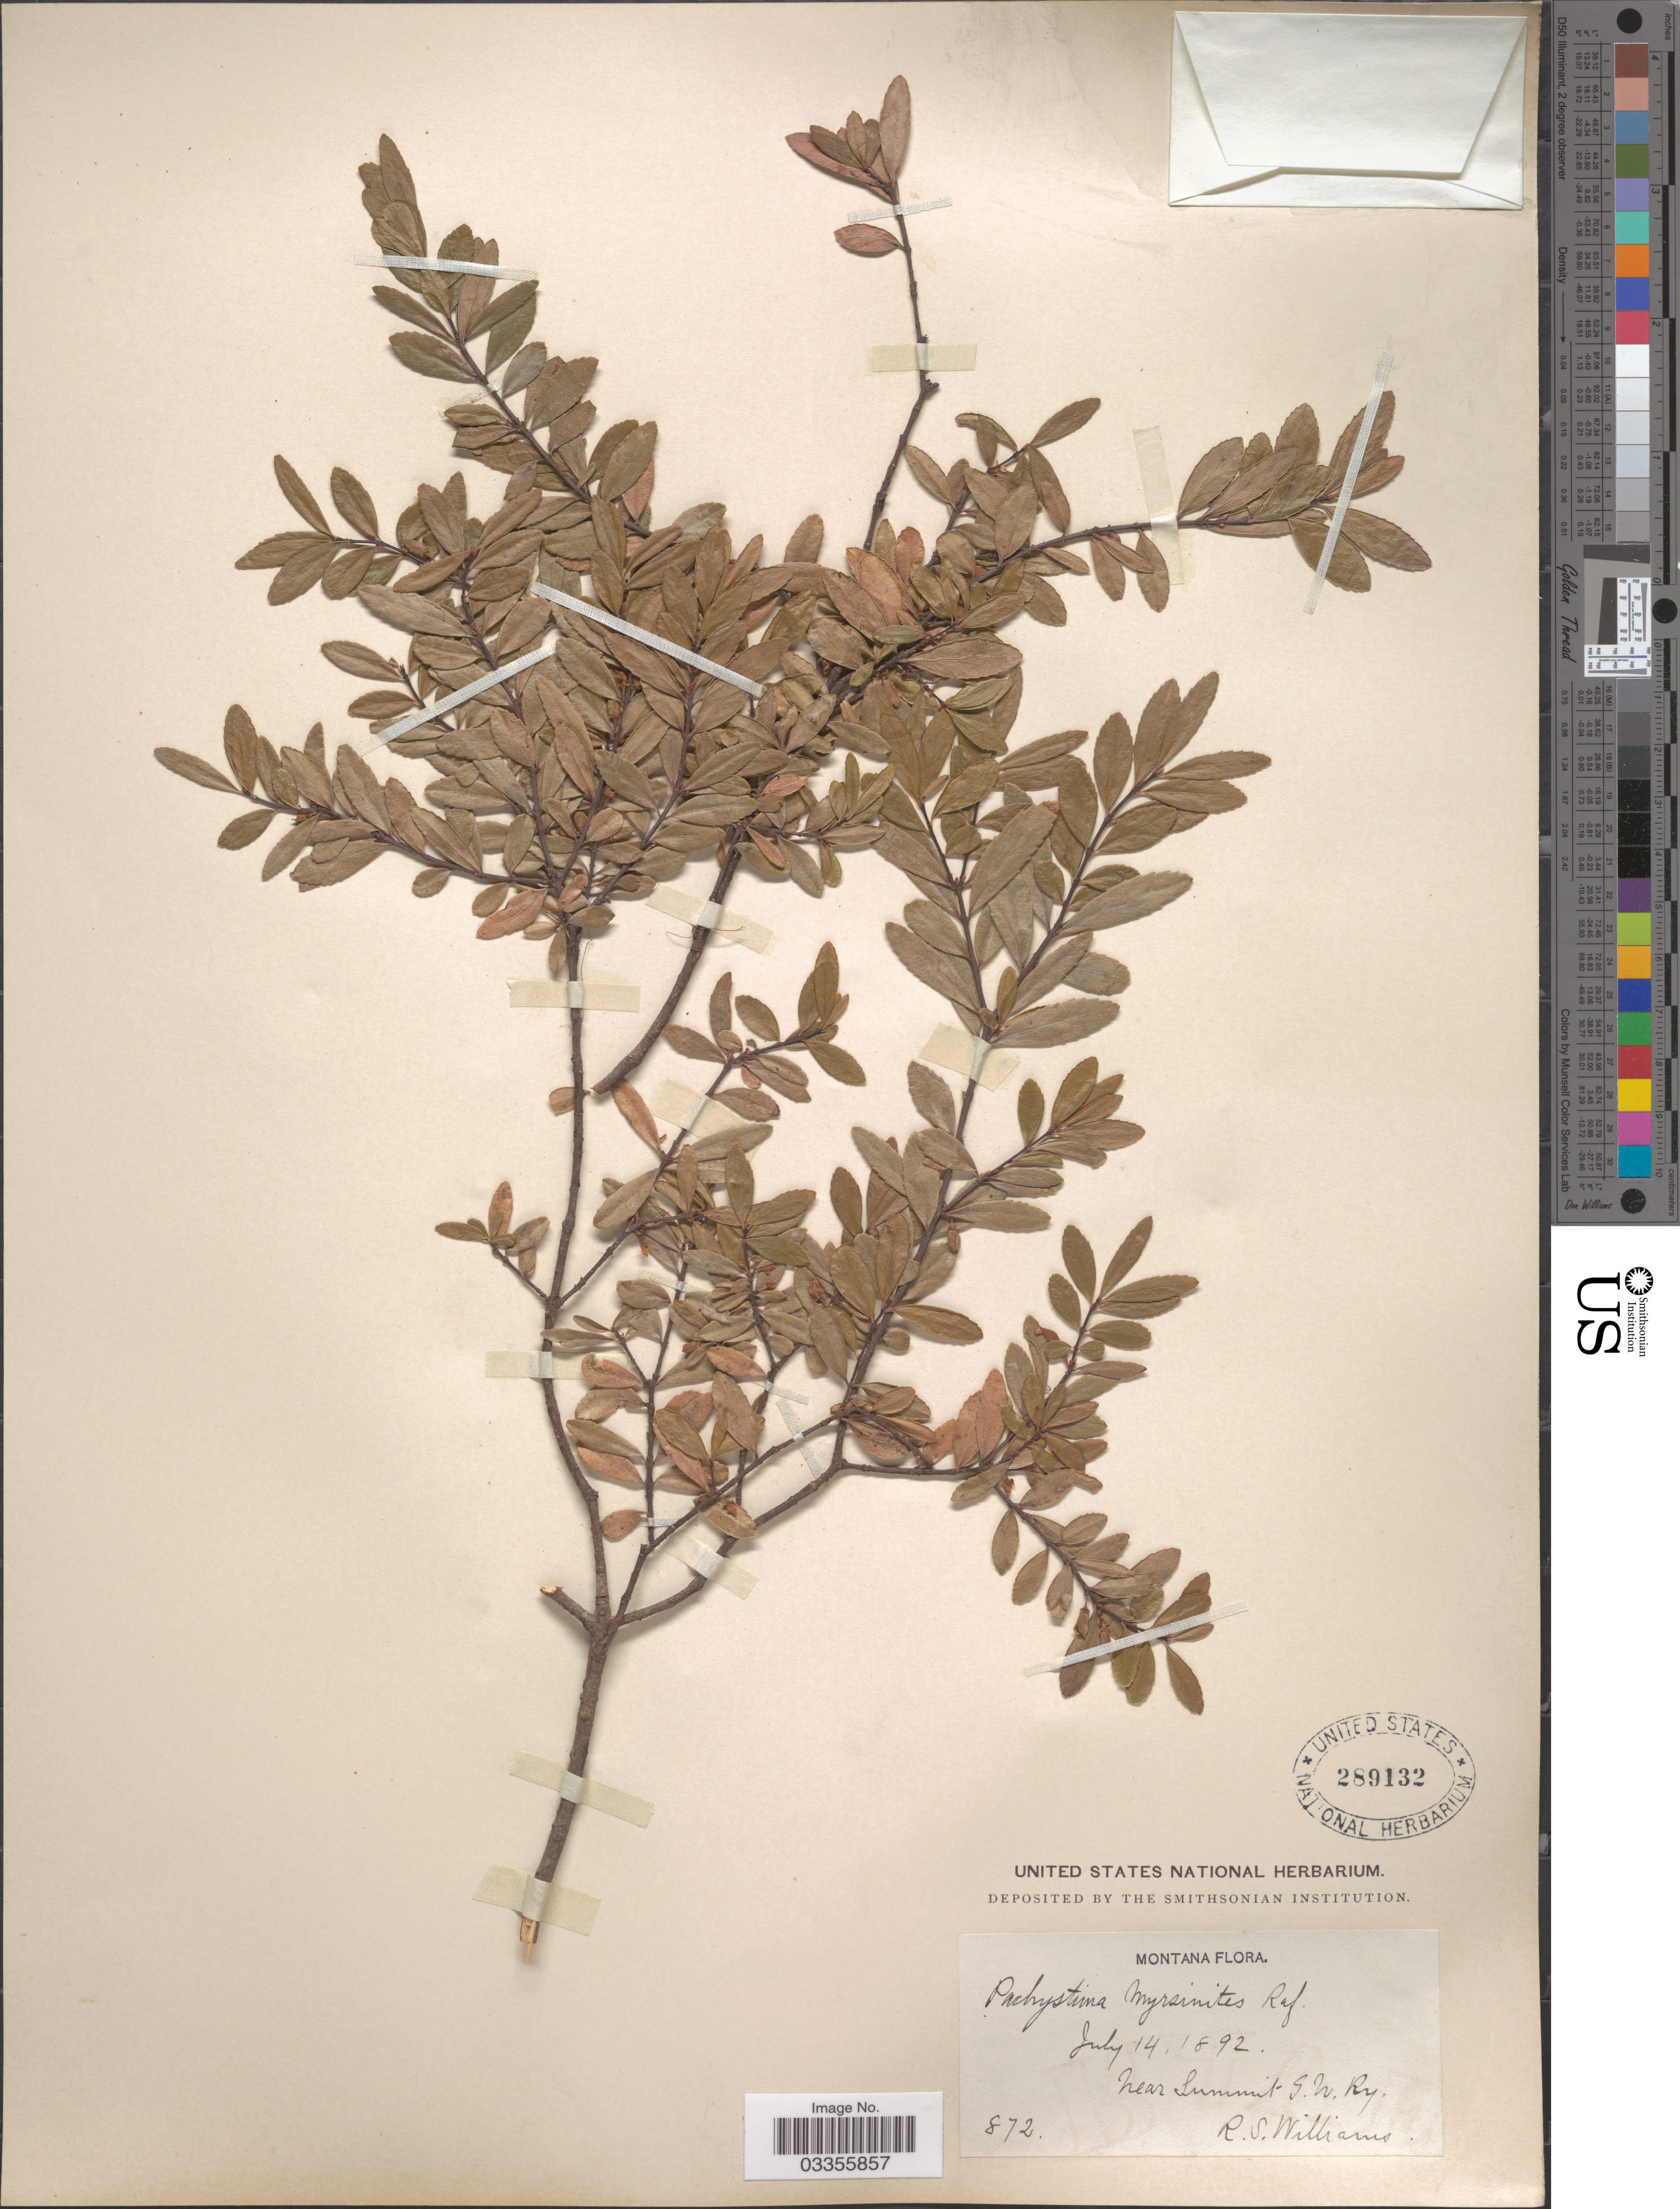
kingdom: Plantae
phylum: Tracheophyta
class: Magnoliopsida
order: Celastrales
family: Celastraceae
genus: Paxistima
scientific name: Paxistima myrsinites subsp. myrsinites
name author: (Pursh) Raf.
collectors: R. S. Williams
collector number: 872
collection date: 1892-07-14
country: United States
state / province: Montana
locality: Near Summit G.W. Ry.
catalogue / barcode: US 289132